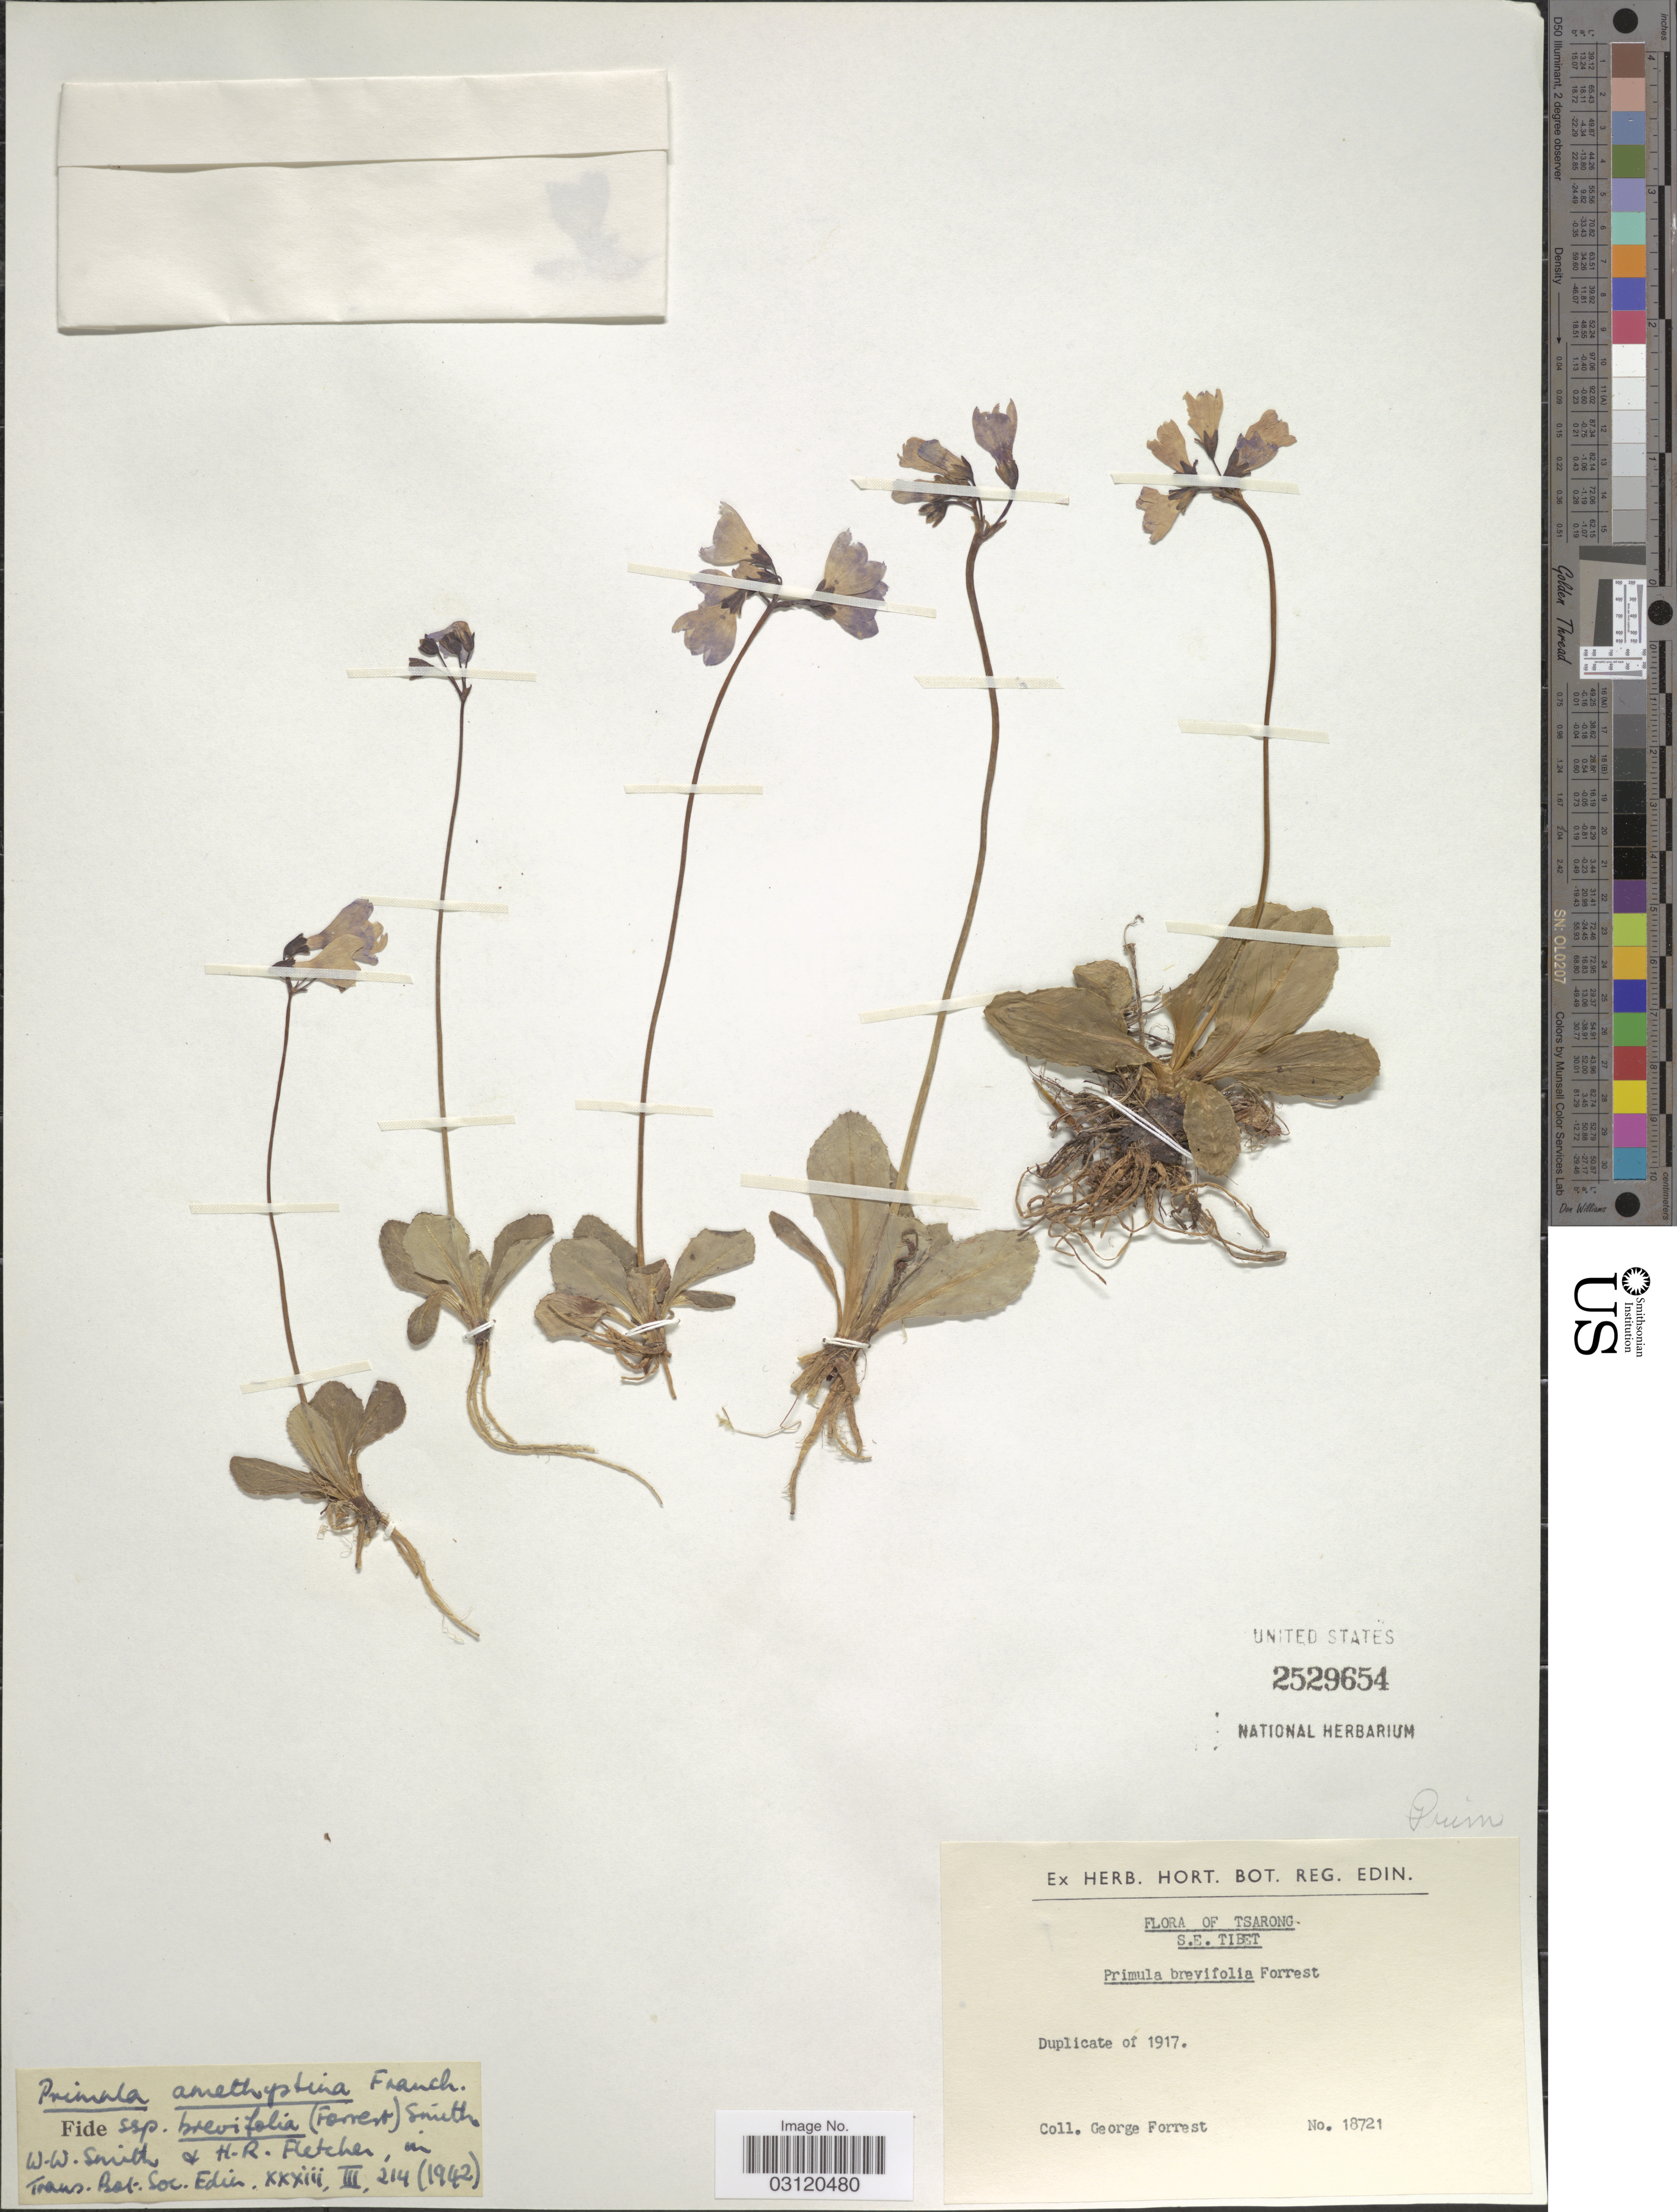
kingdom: Plantae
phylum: Tracheophyta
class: Magnoliopsida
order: Ericales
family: Primulaceae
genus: Primula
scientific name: Primula amethystina subsp. brevifolia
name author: (Forrest) W.W. Sm. & Forrest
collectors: G. Forrest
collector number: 18721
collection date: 1917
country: China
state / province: Xizang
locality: Tsarong. S.E. Tibet.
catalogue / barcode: US 2529654